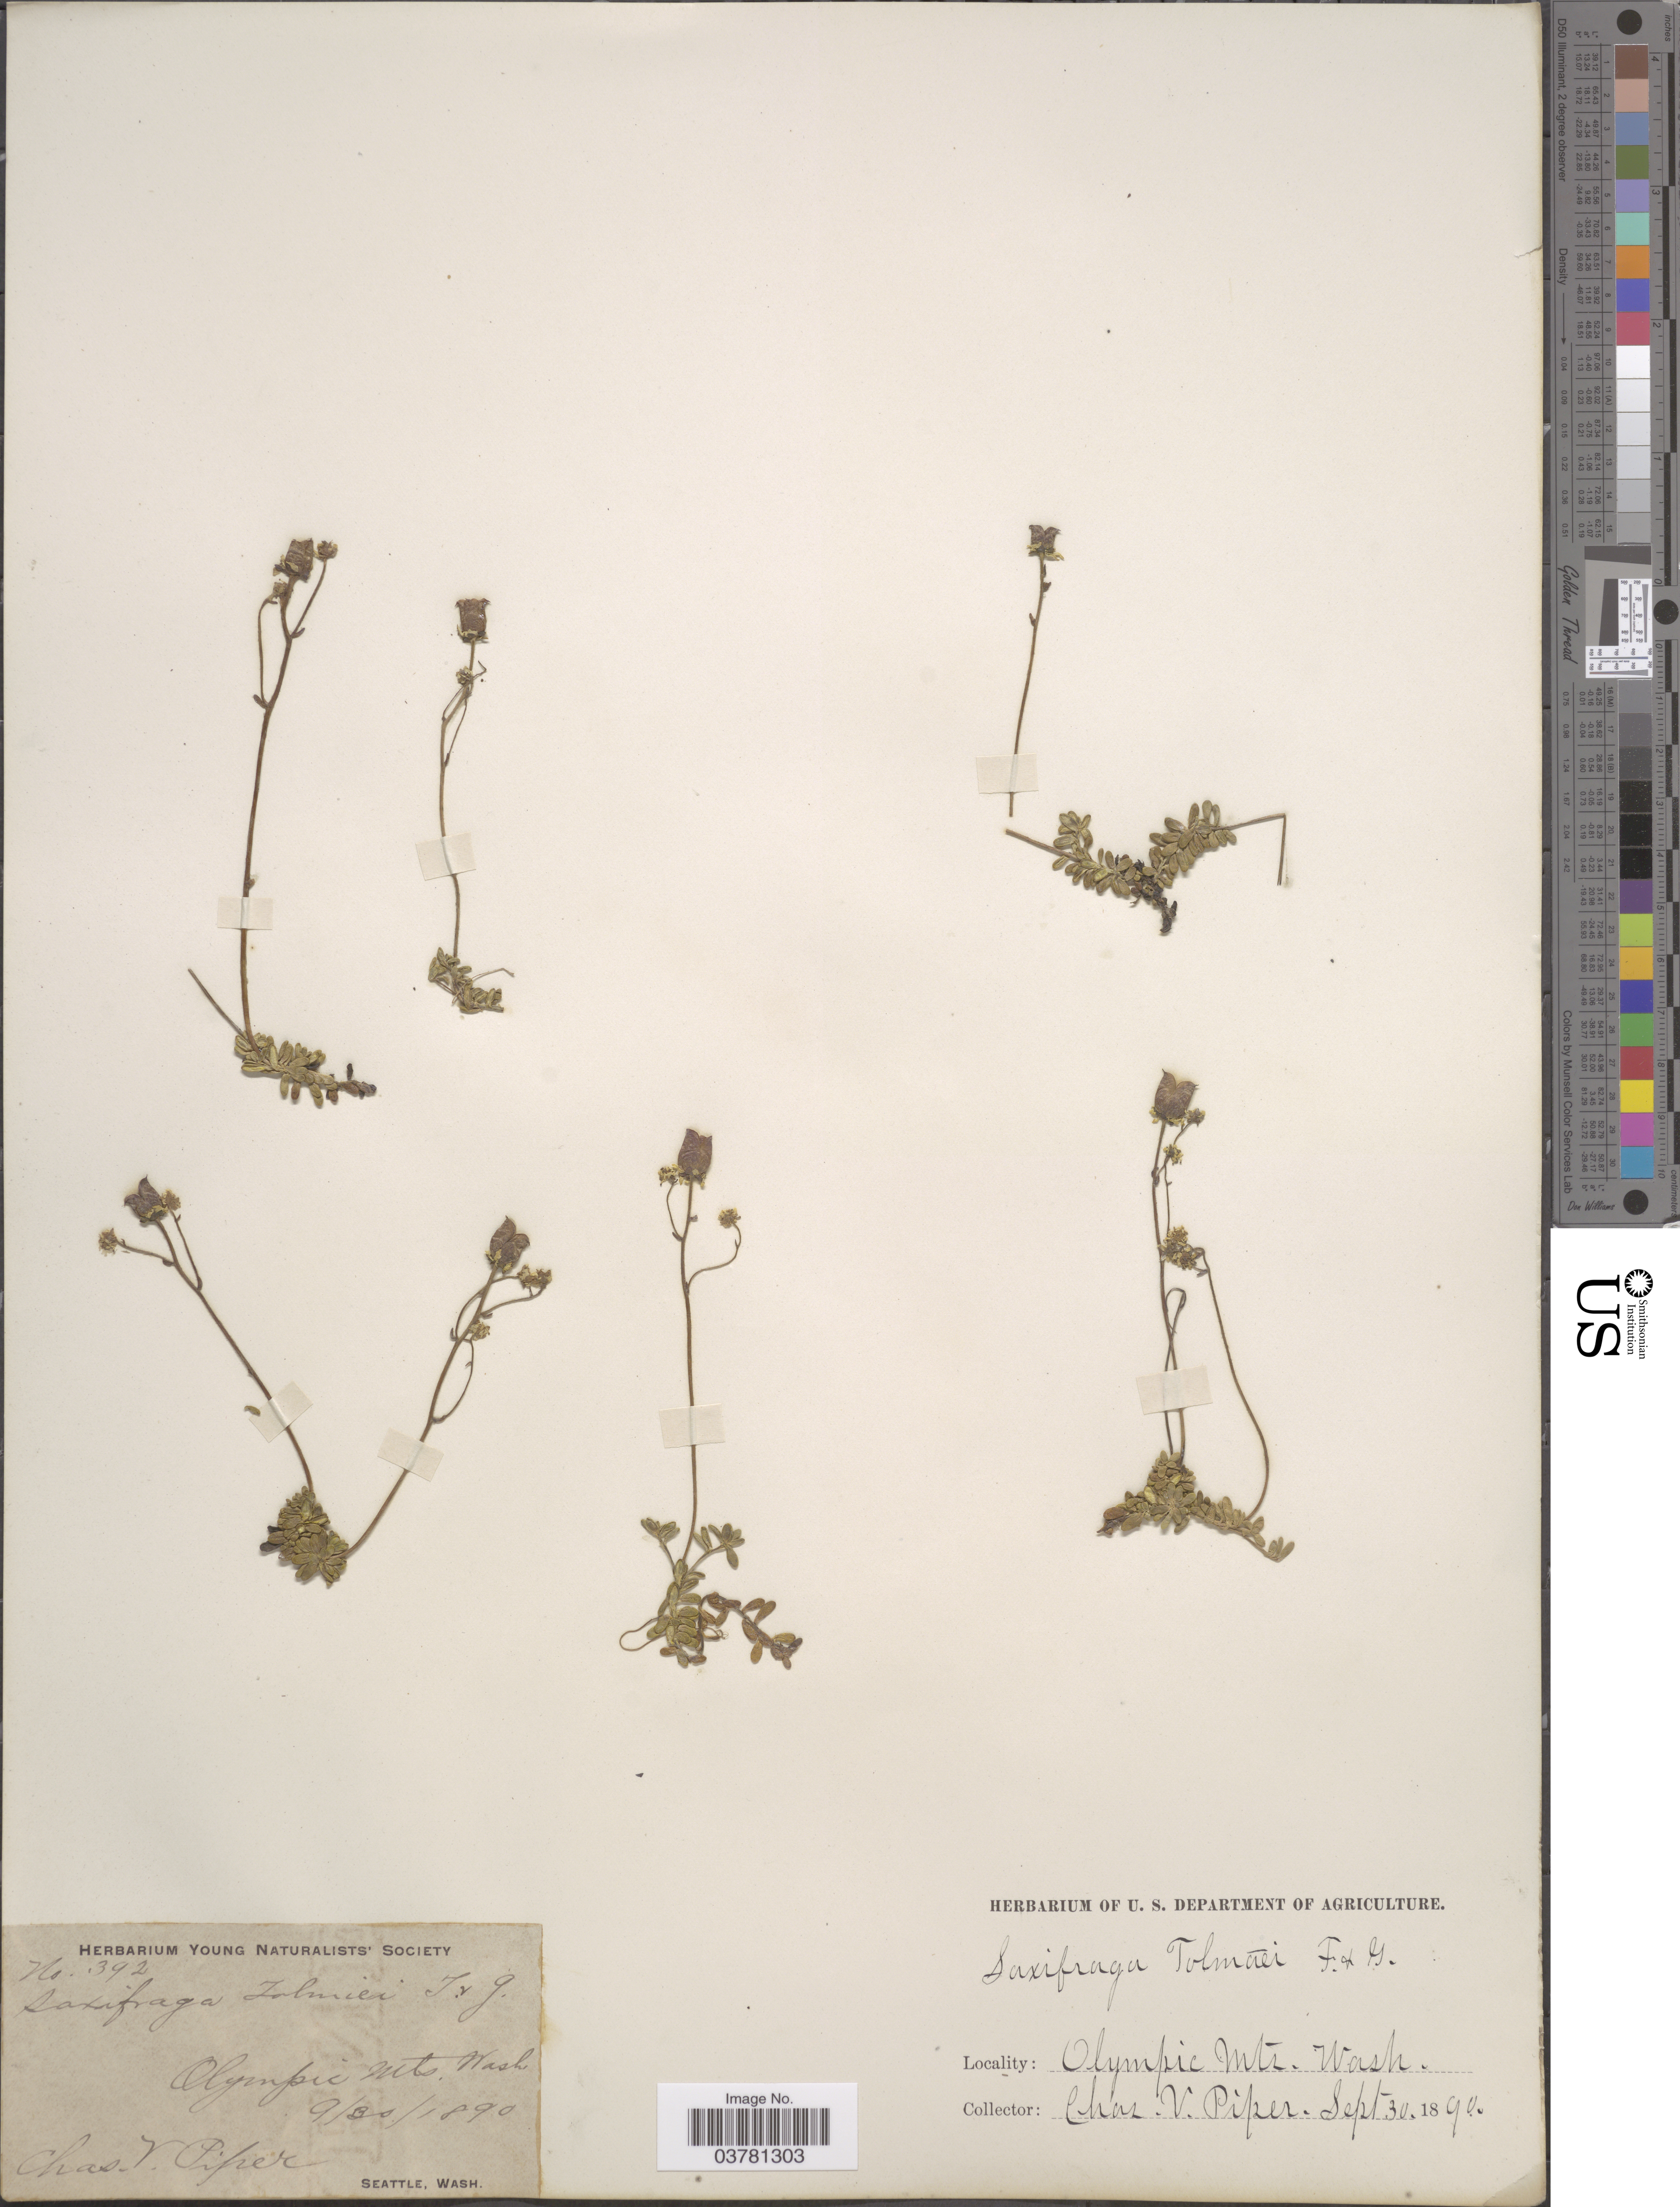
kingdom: Plantae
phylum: Tracheophyta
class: Magnoliopsida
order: Saxifragales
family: Saxifragaceae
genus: Micranthes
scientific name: Micranthes tolmiei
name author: (Torr. & A. Gray) Brouillet & Gornall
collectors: C. V. Piper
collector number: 392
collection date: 1890-09-30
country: United States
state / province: Washington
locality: Olympic Mts.